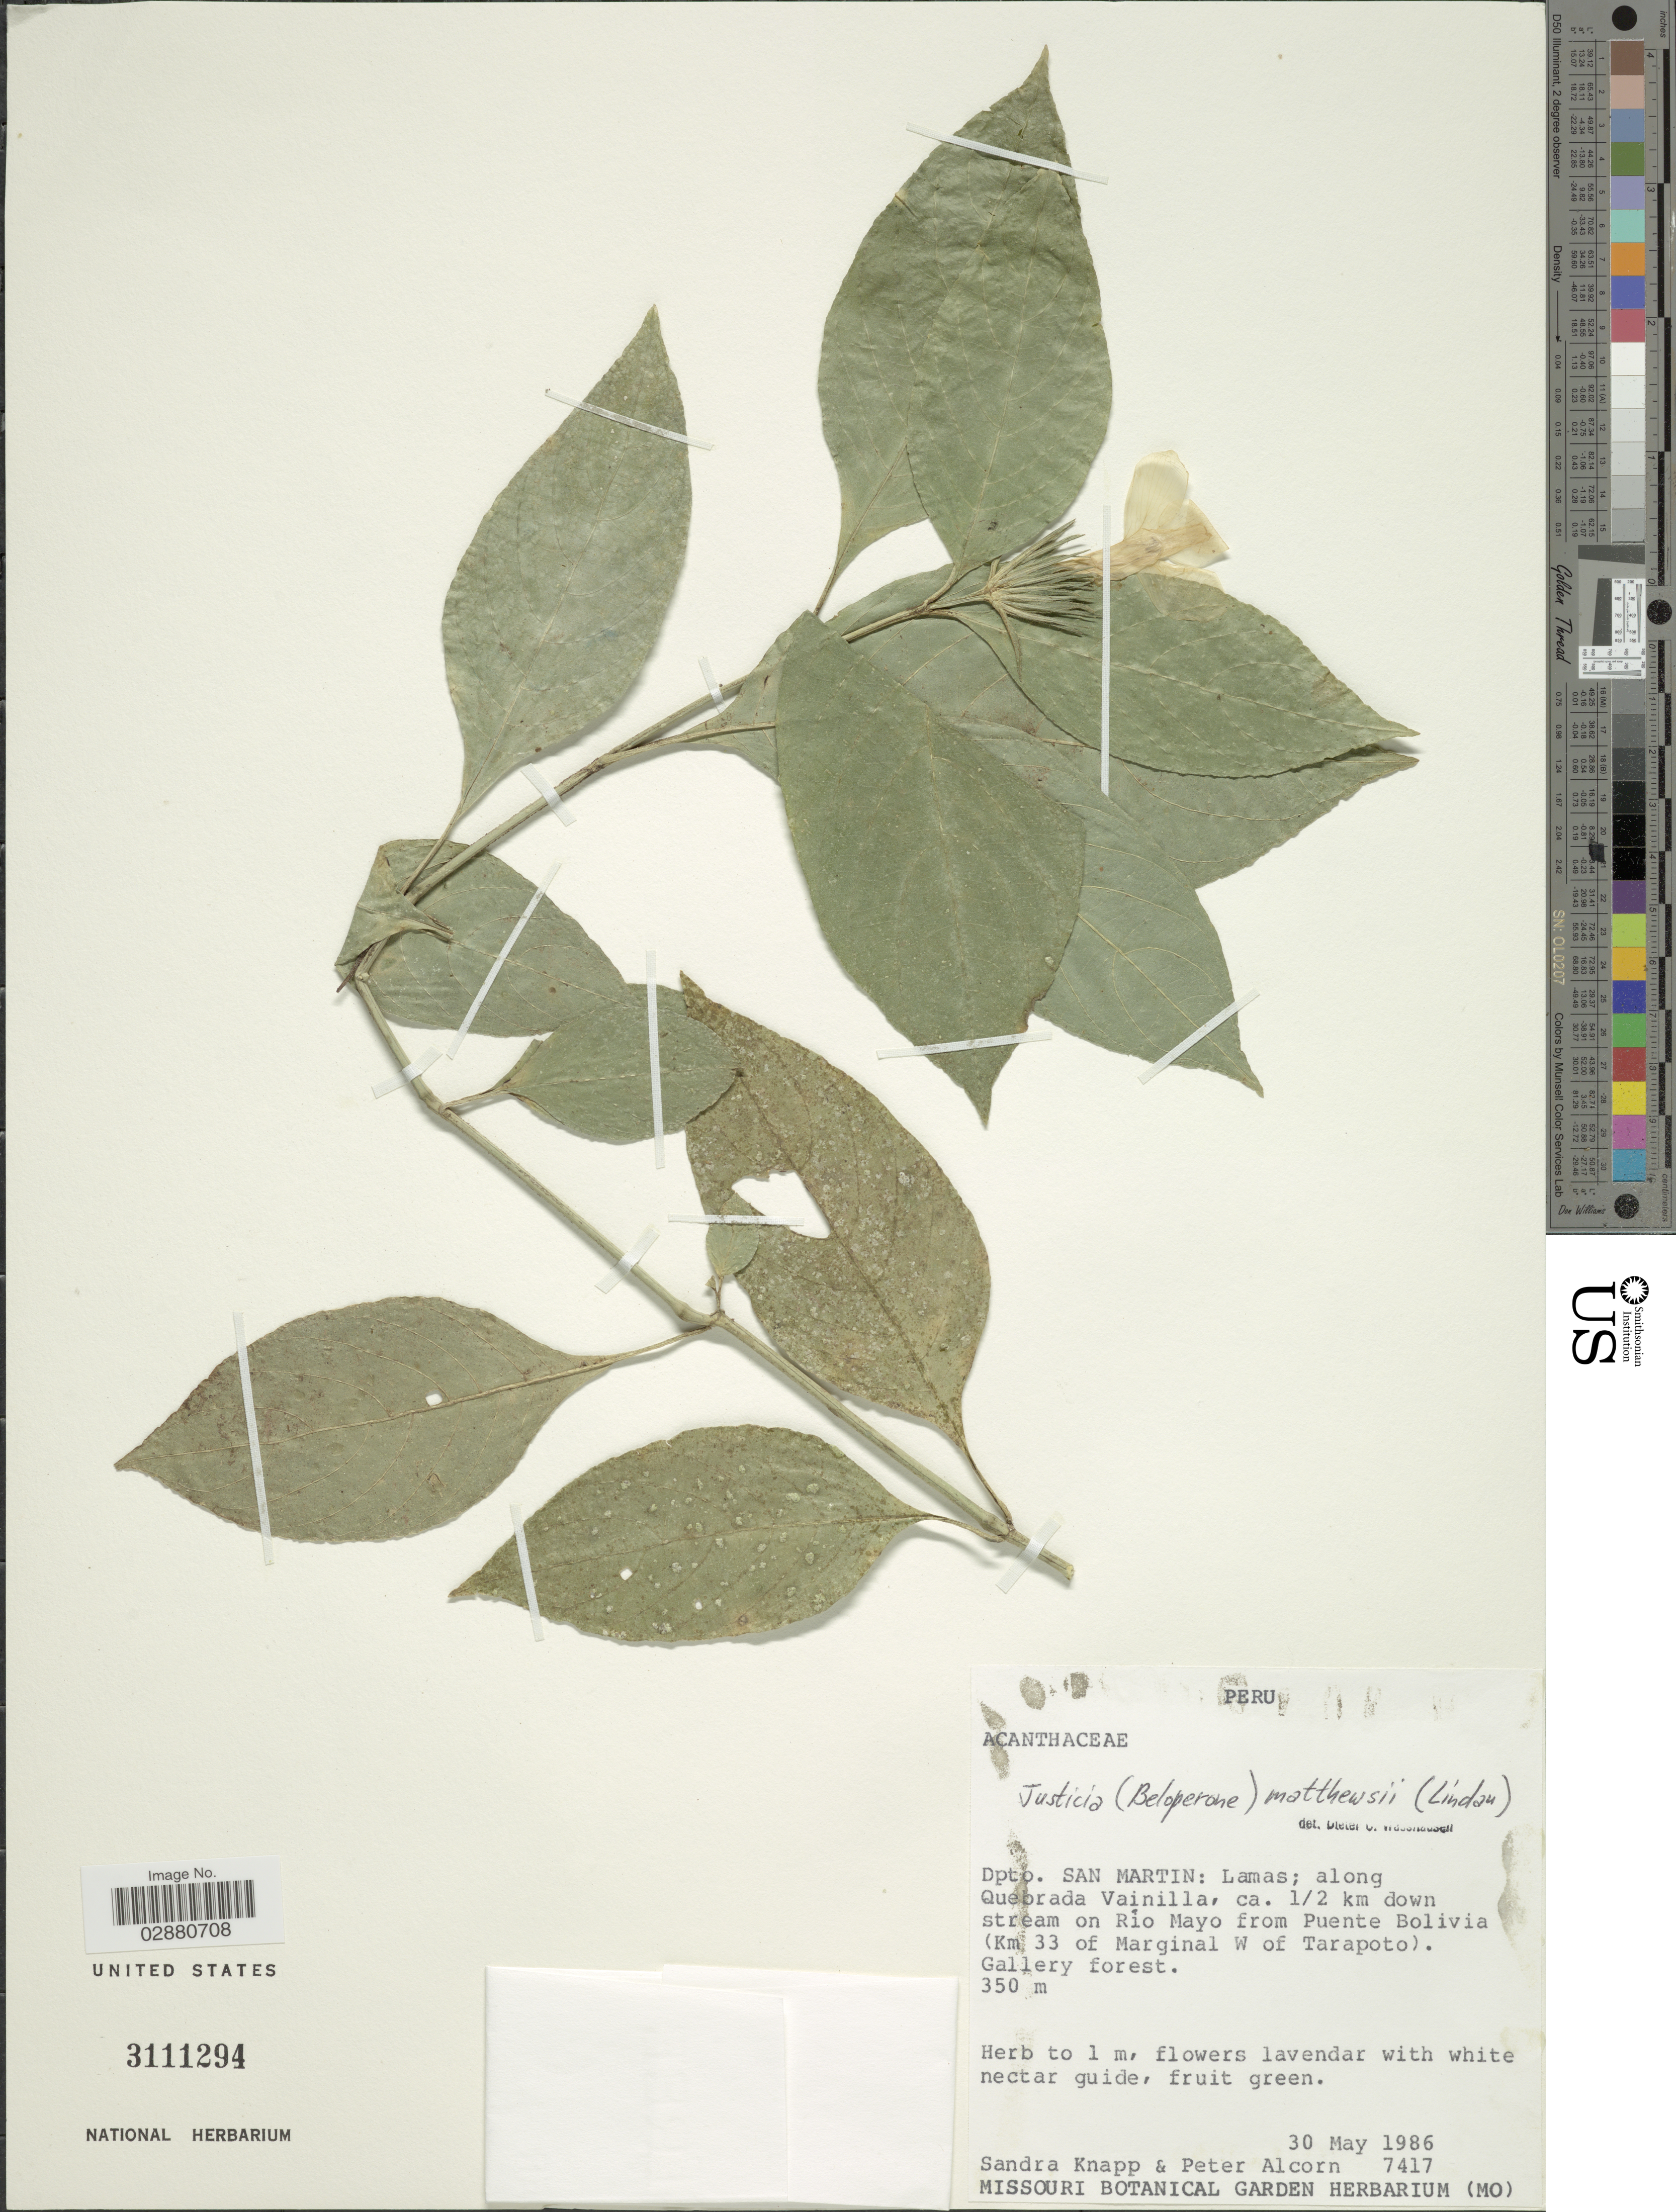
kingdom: Plantae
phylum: Tracheophyta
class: Magnoliopsida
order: Lamiales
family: Acanthaceae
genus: Justicia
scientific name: Justicia rusbyi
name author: (Lindau) V.A.W. Graham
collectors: S. Knapp & P. Alcorn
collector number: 7417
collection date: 1986-05-30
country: Peru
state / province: San Martín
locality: Dpto. San Martin: Lamas; along Quebrada Vainilla, ca. ½ km down stream on Río Mayo from Puente Bolivia (Km 33 of Marginal W of Tarapoto).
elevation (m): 350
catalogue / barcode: US 3111294